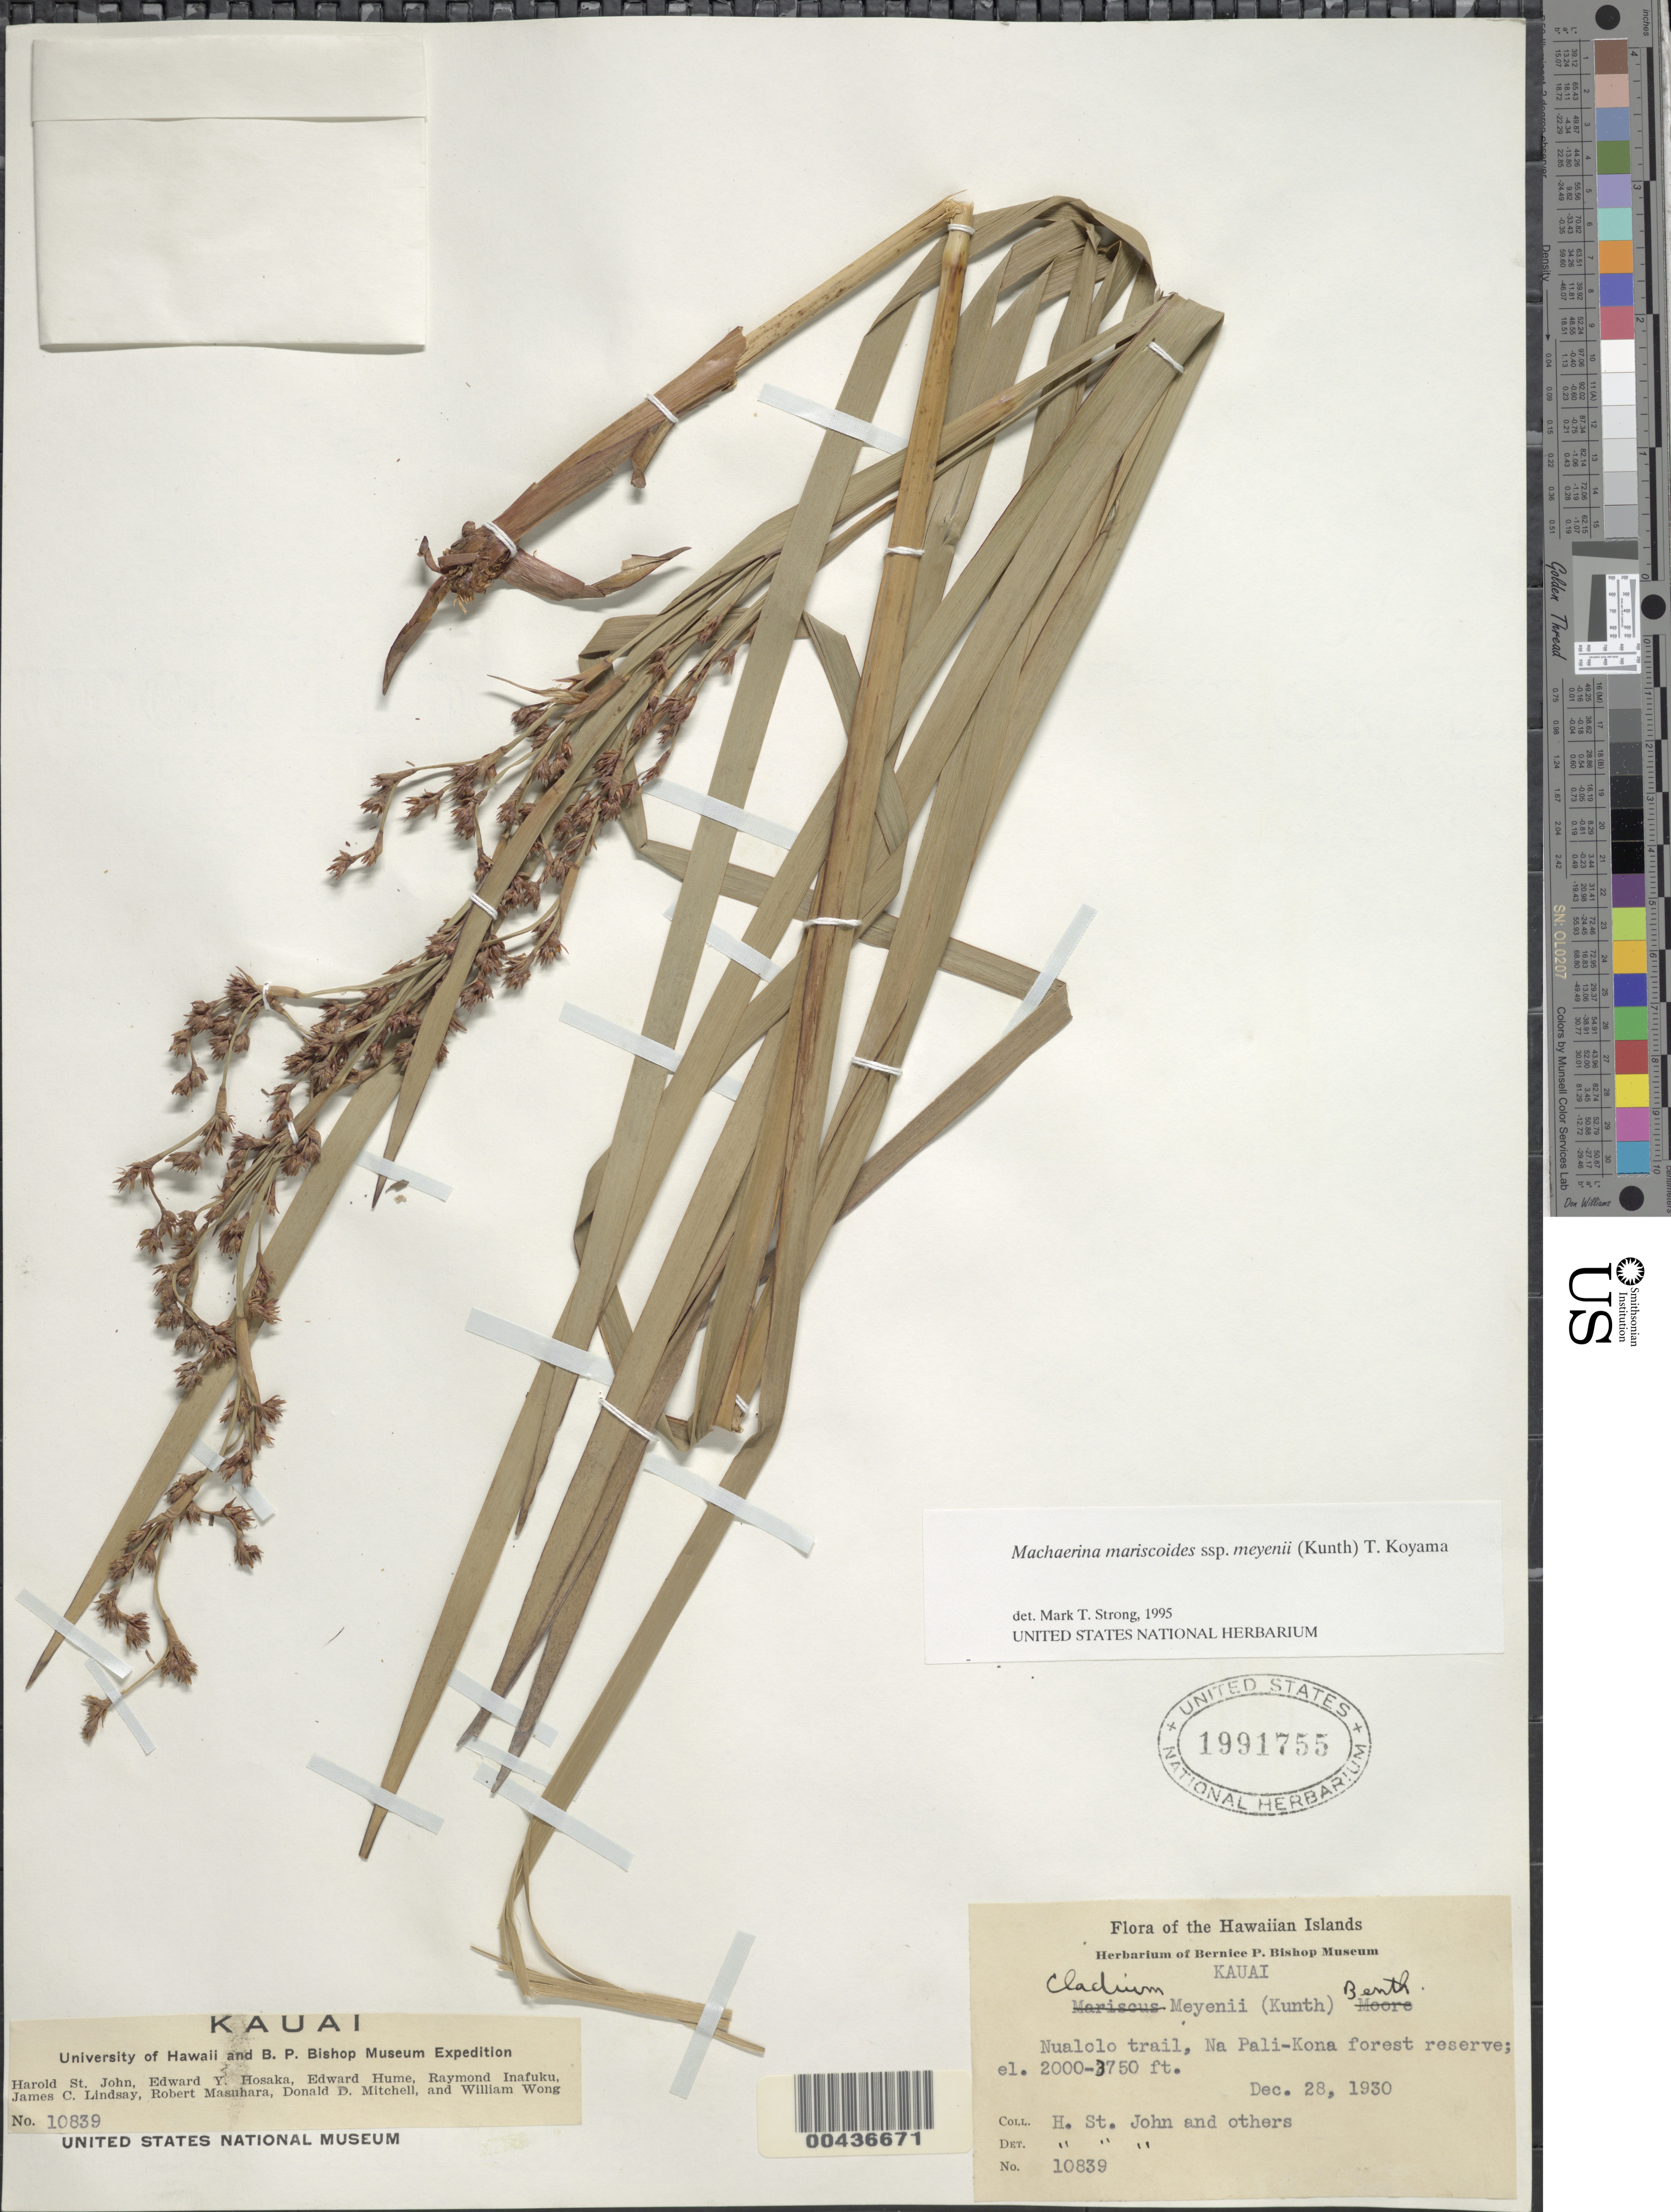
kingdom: Plantae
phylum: Tracheophyta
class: Liliopsida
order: Poales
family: Cyperaceae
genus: Machaerina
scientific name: Machaerina mariscoides subsp. meyenii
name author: (Kunth) T. Koyama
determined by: Strong, M. T., (US), Smithsonian Institution - National Museum of Natural History (UNITED STATES)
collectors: H. St. John, E. Y. Hosaka, E. Hume & R. Inafuku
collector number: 10839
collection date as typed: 28 Dec 1930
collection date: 1930-12-28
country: United States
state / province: Hawaii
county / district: Kauai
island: Kaua'i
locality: Nualolo Trail, Na Pali-Kona Forest Reserve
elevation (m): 610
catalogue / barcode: US 1991755